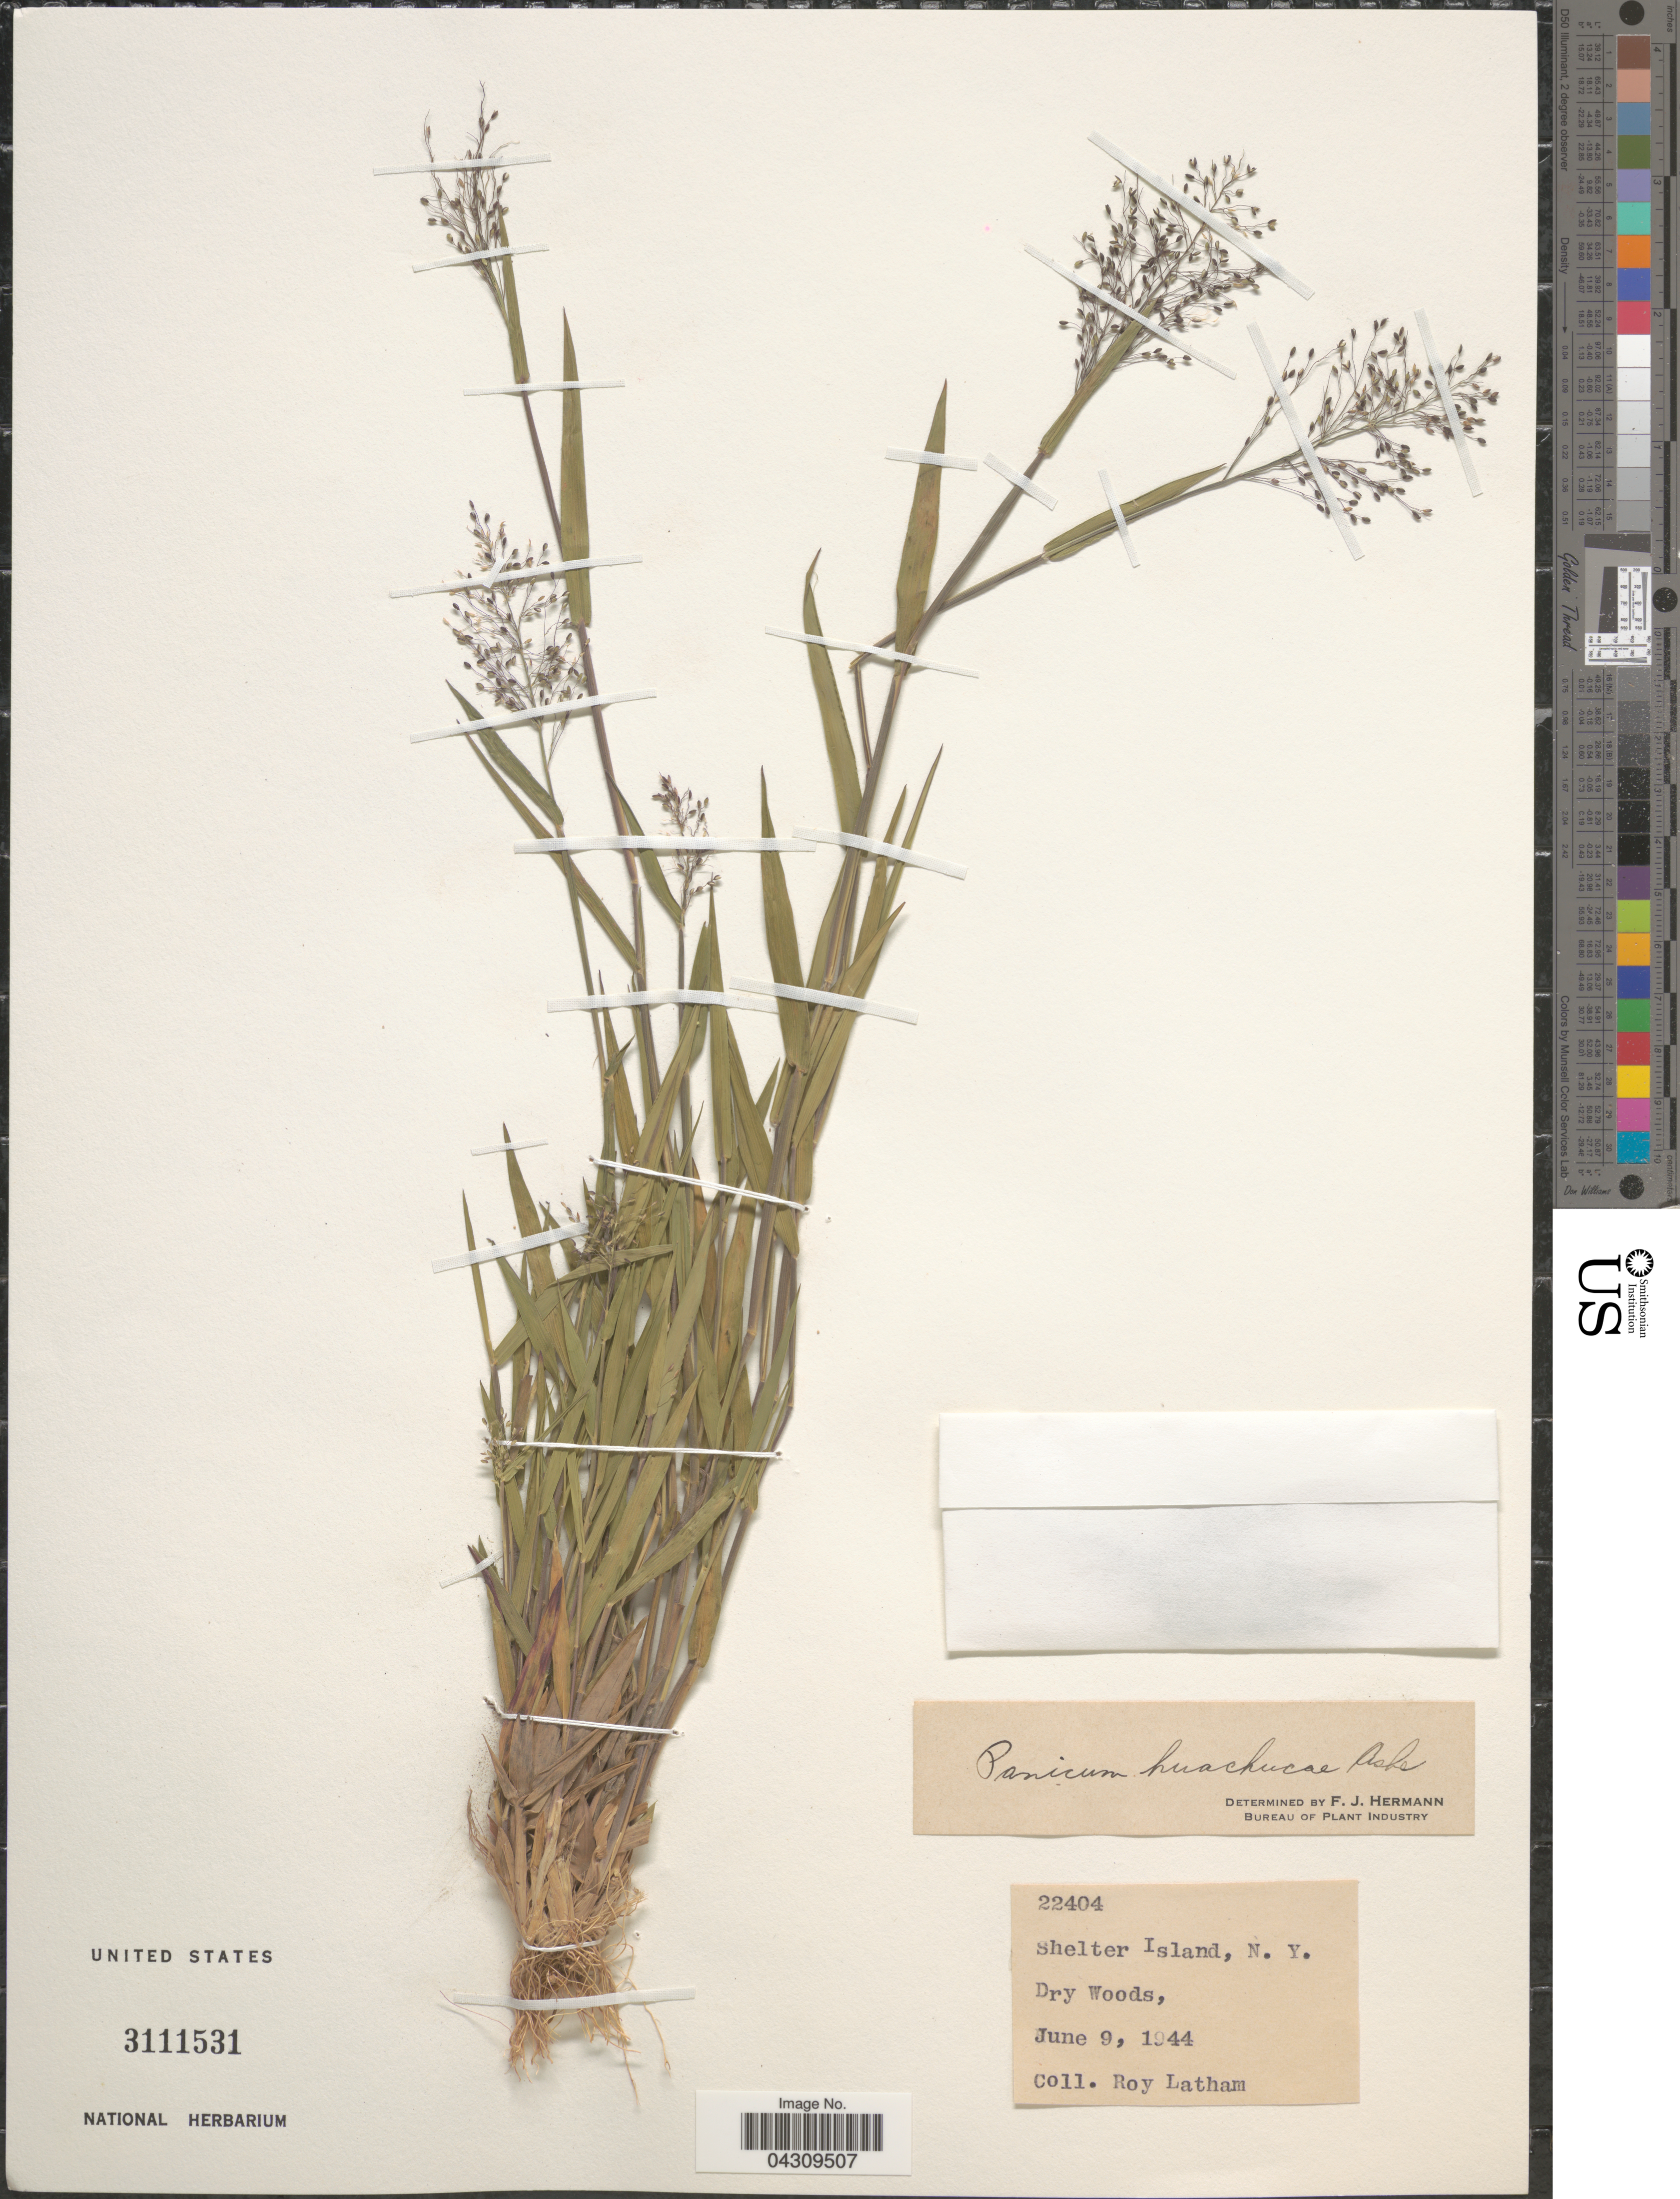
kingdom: Plantae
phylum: Tracheophyta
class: Liliopsida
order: Poales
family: Poaceae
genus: Dichanthelium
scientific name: Dichanthelium acuminatum var. acuminatum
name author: (Sw.) Gould & C.A. Clark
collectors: R. Latham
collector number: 22404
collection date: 1944-06-09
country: United States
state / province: New York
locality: Shelter Island, Dry woods.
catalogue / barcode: US 3111531